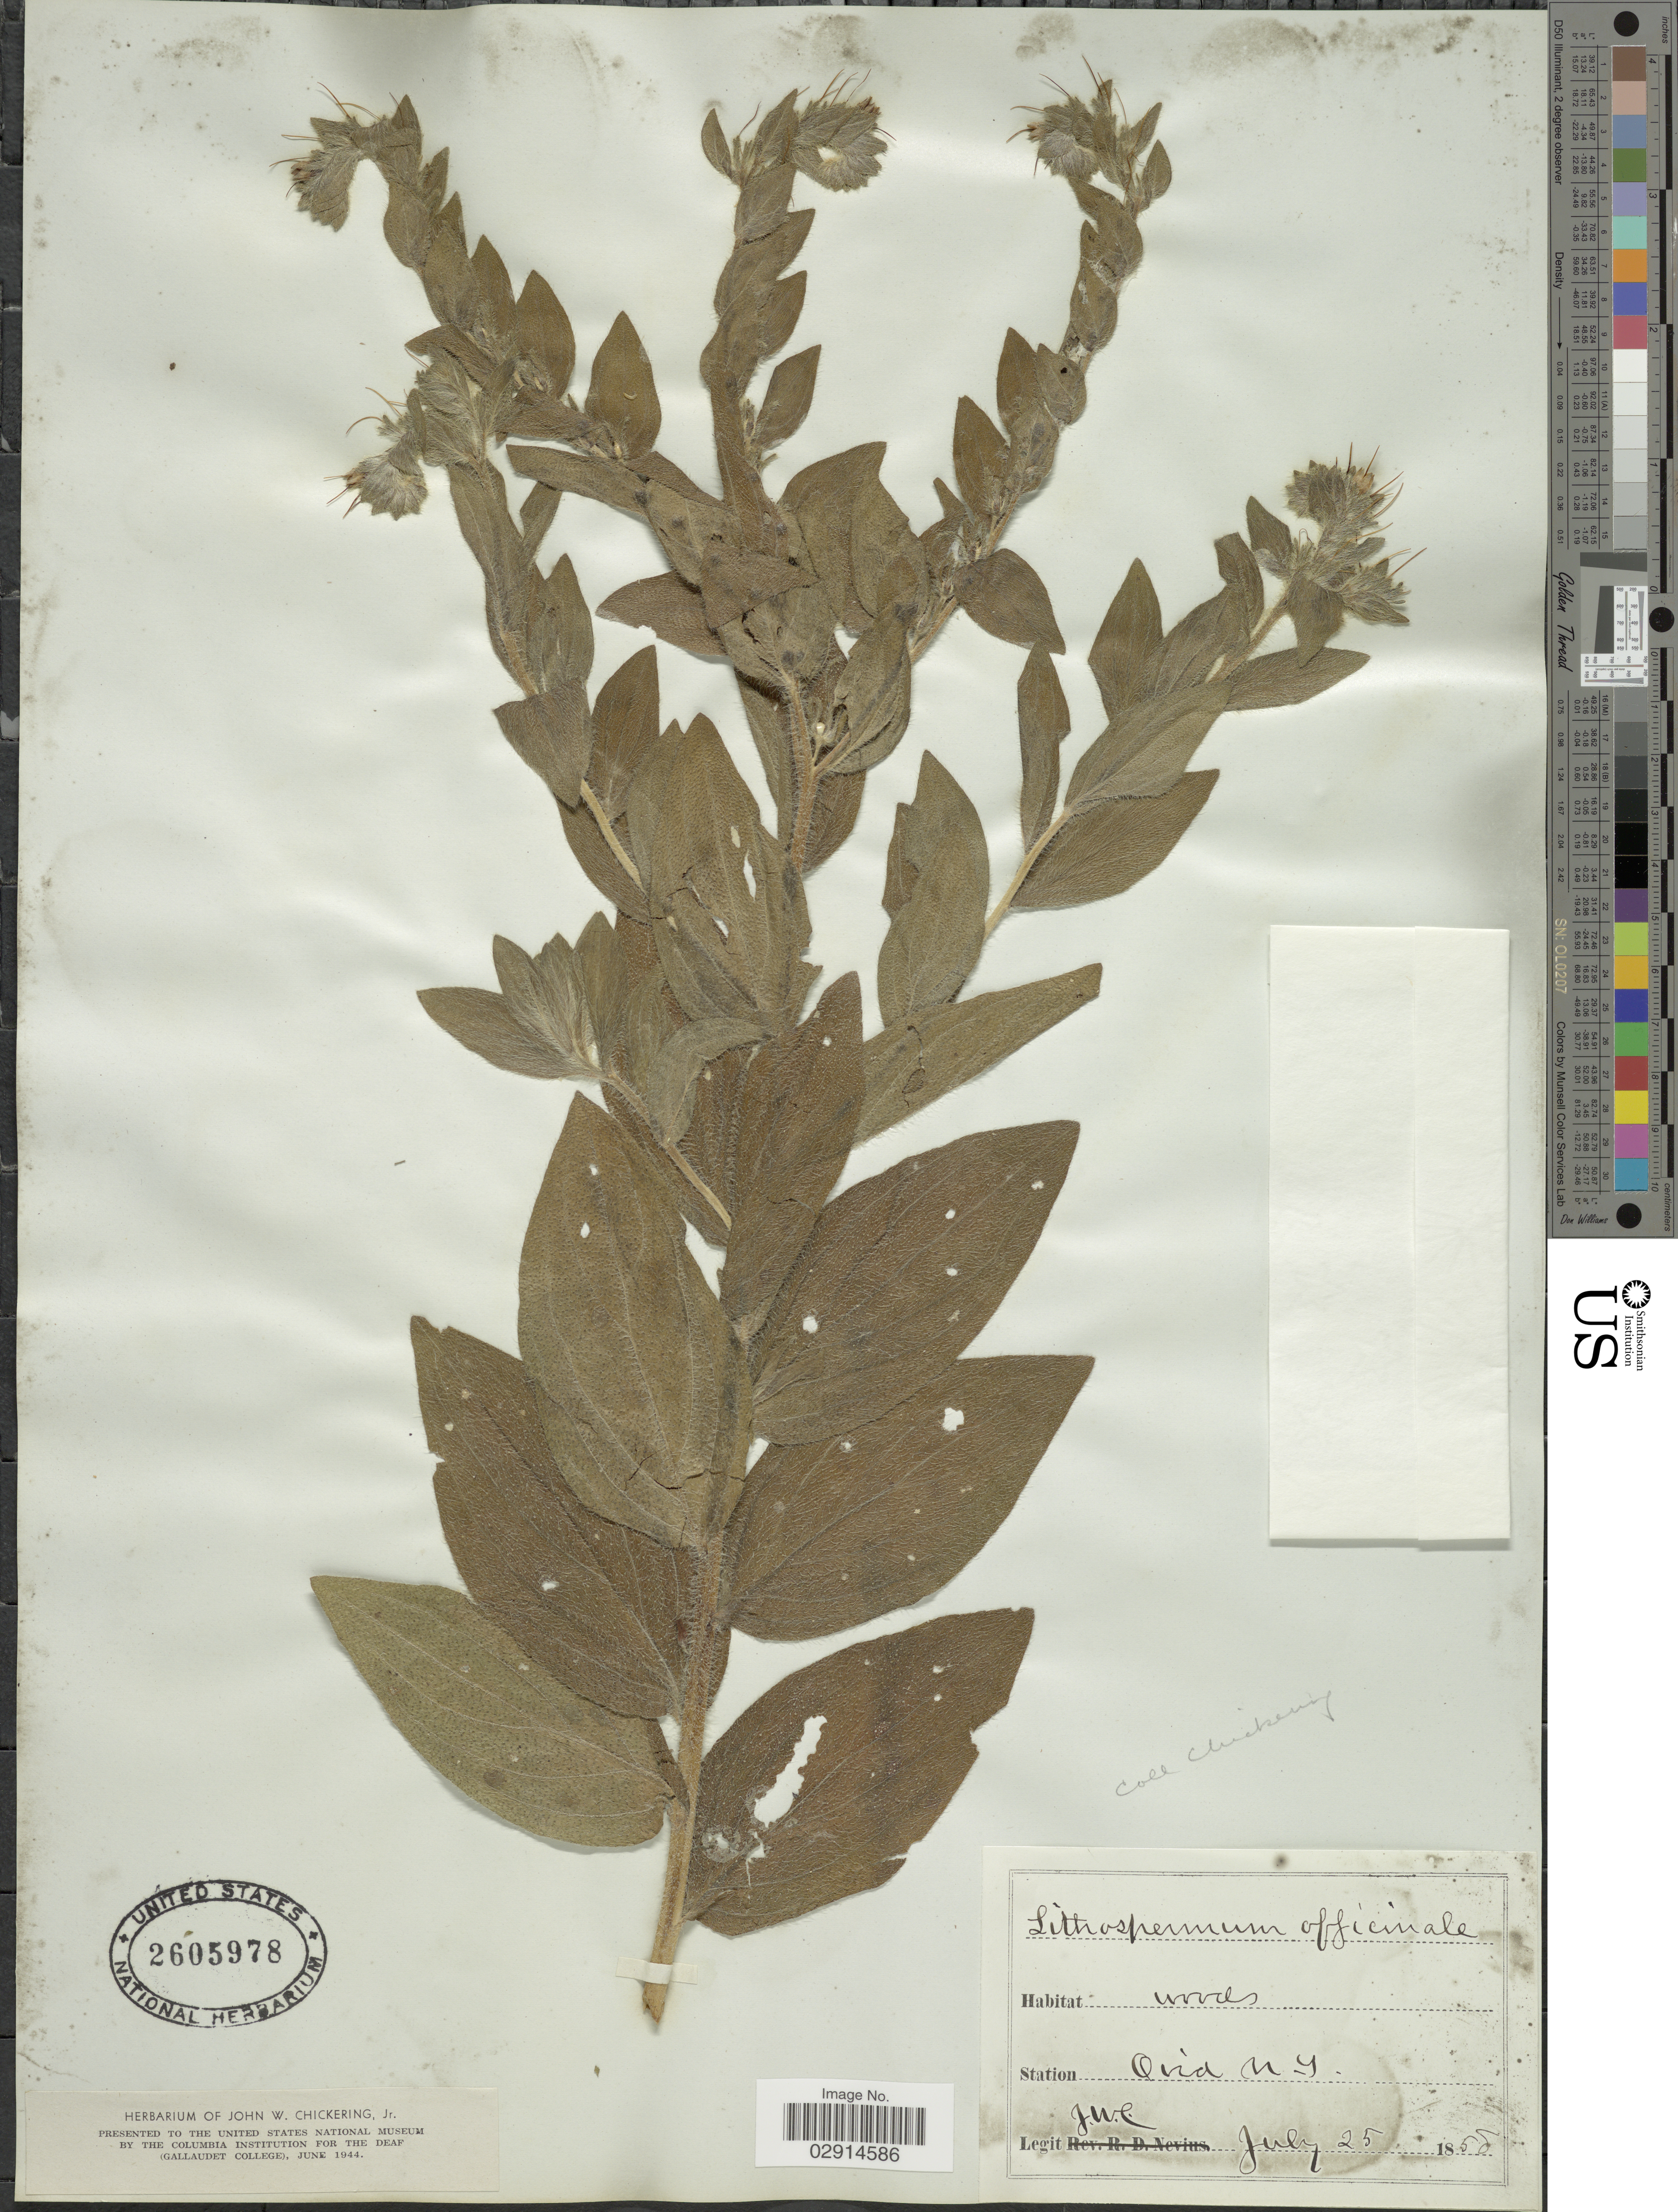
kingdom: Plantae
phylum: Tracheophyta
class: Magnoliopsida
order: Boraginales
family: Boraginaceae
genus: Lithospermum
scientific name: Lithospermum officinale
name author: L.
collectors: J. Chickering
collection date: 1858-07-25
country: United States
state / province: New York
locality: Ovid.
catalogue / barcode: US 2605978